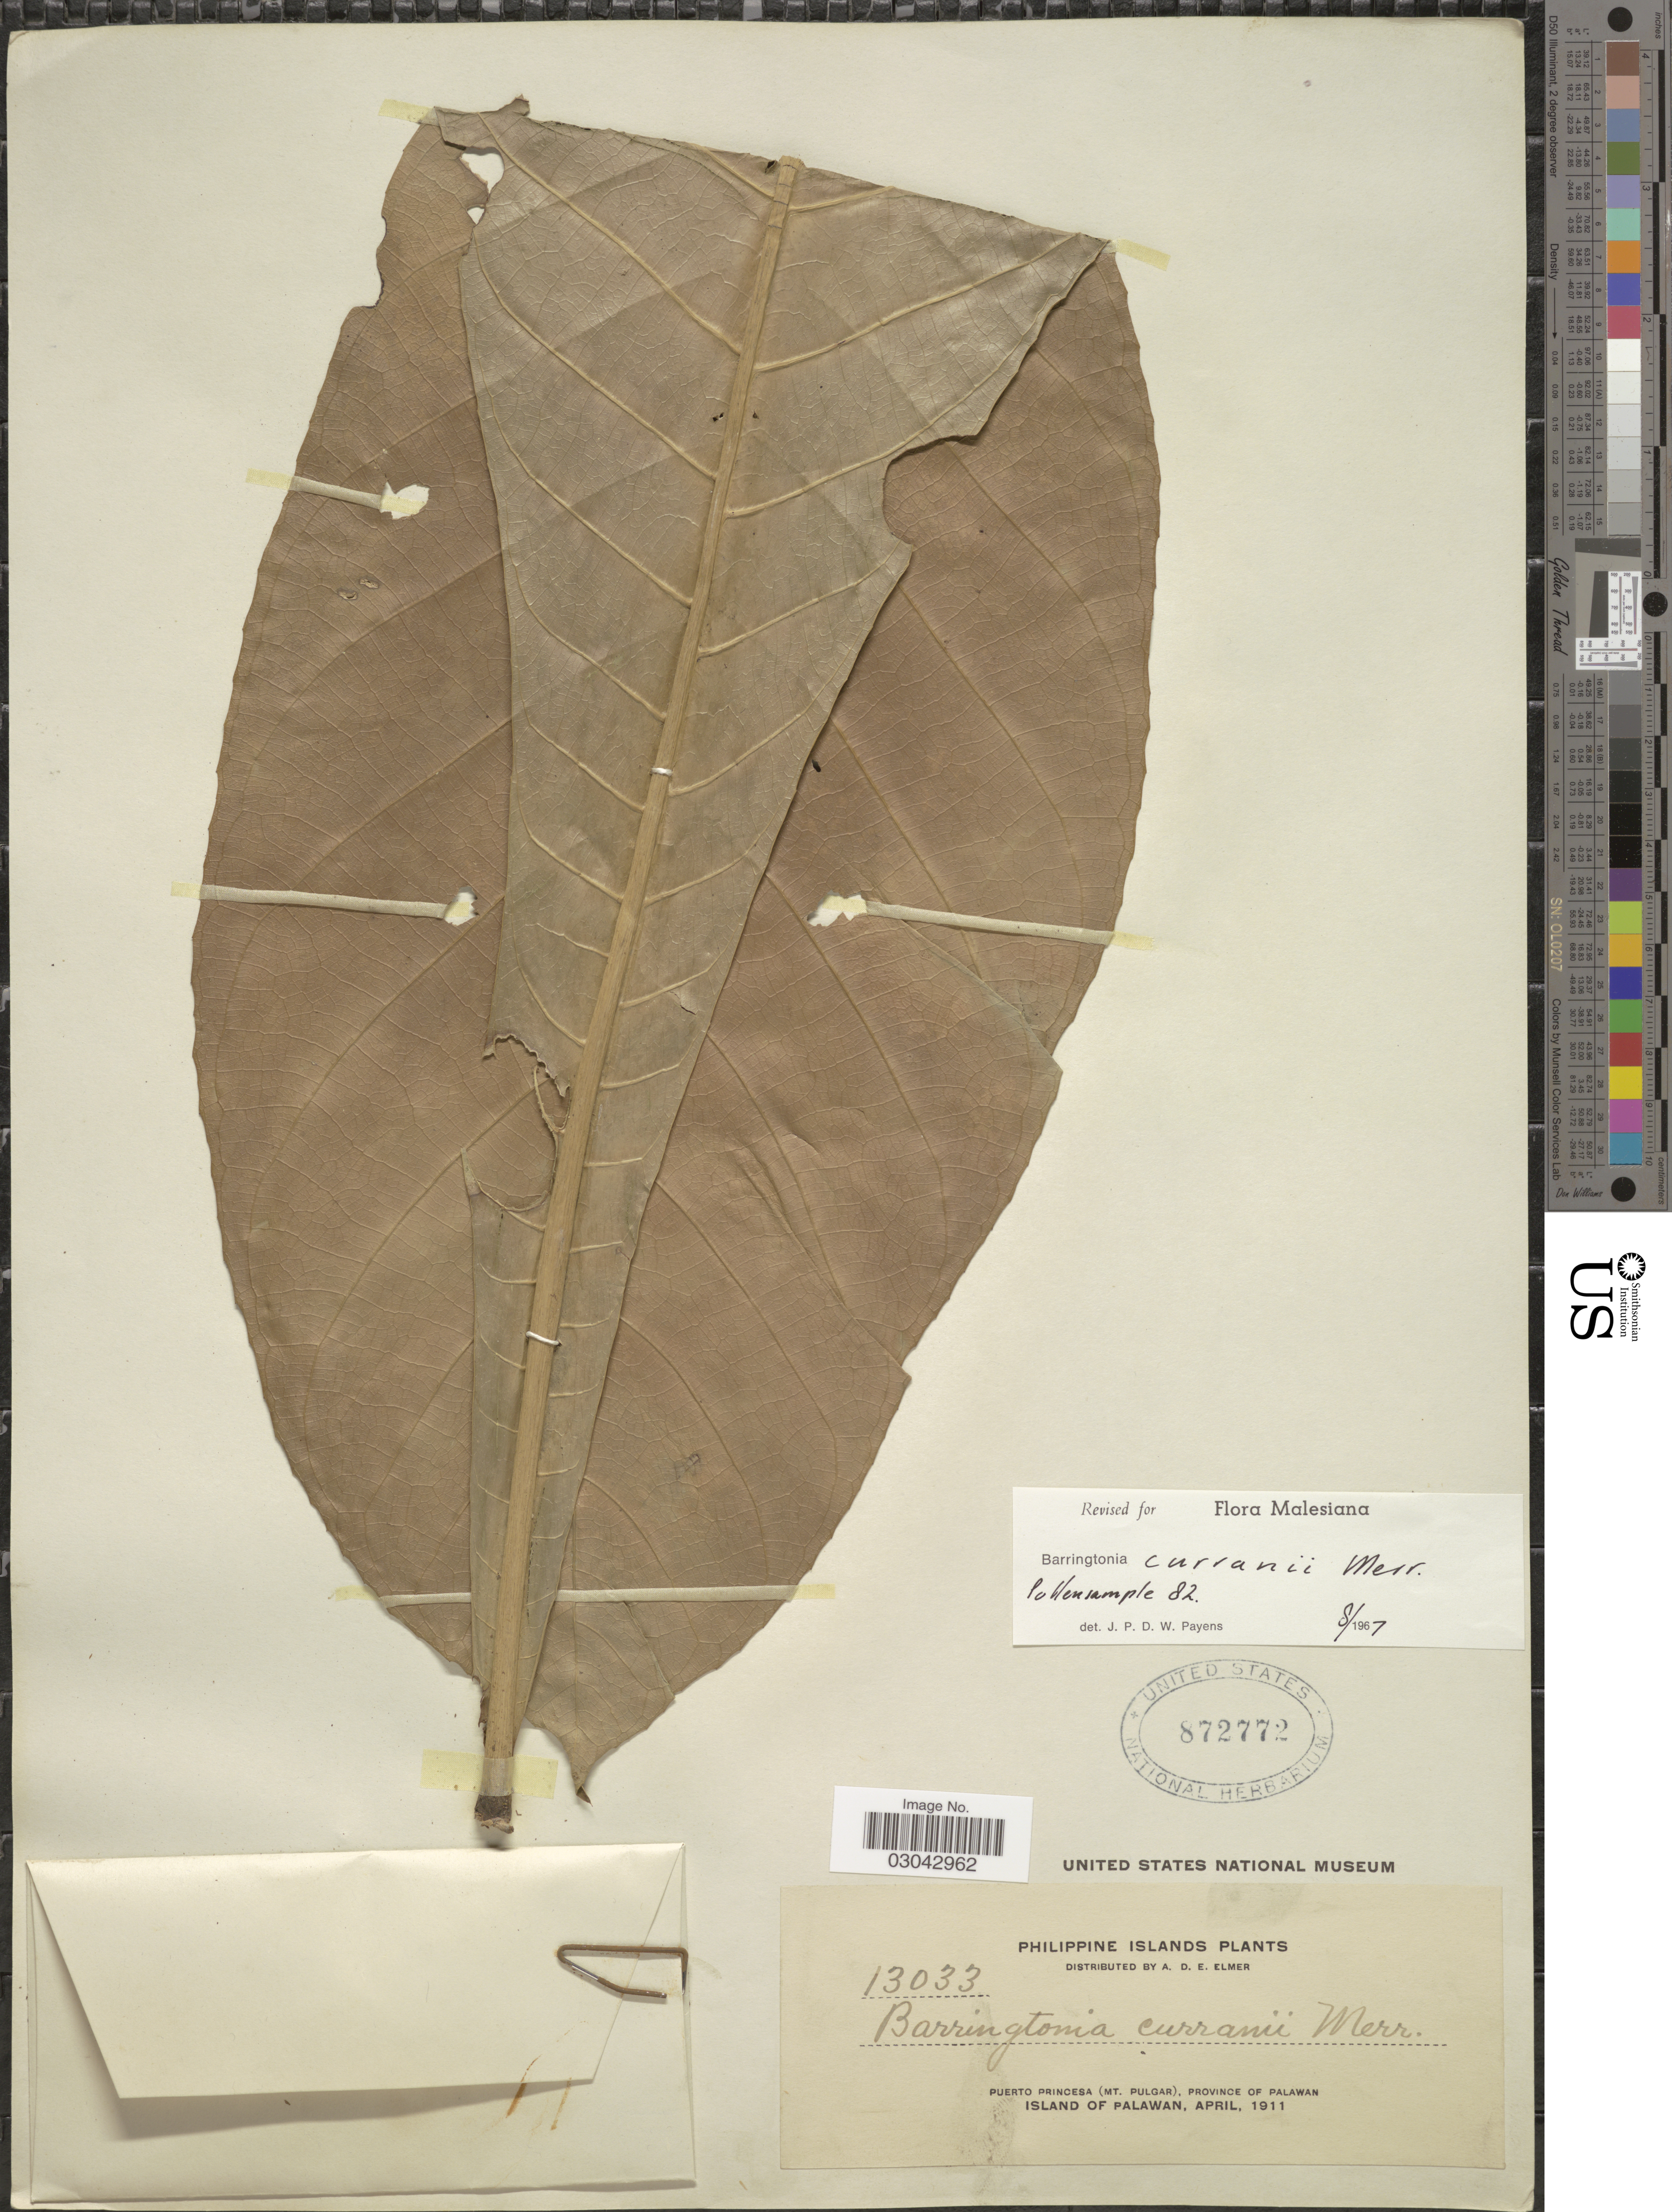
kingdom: Plantae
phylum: Tracheophyta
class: Magnoliopsida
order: Ericales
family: Lecythidaceae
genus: Barringtonia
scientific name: Barringtonia curranii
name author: Merr.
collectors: A. D. E. Elmer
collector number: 13033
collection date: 1911-04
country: Philippines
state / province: Mimaropa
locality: Puerto Princesa (Mt. Pulgar), Province of Palawan, Island of Palawan.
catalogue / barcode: US 872772